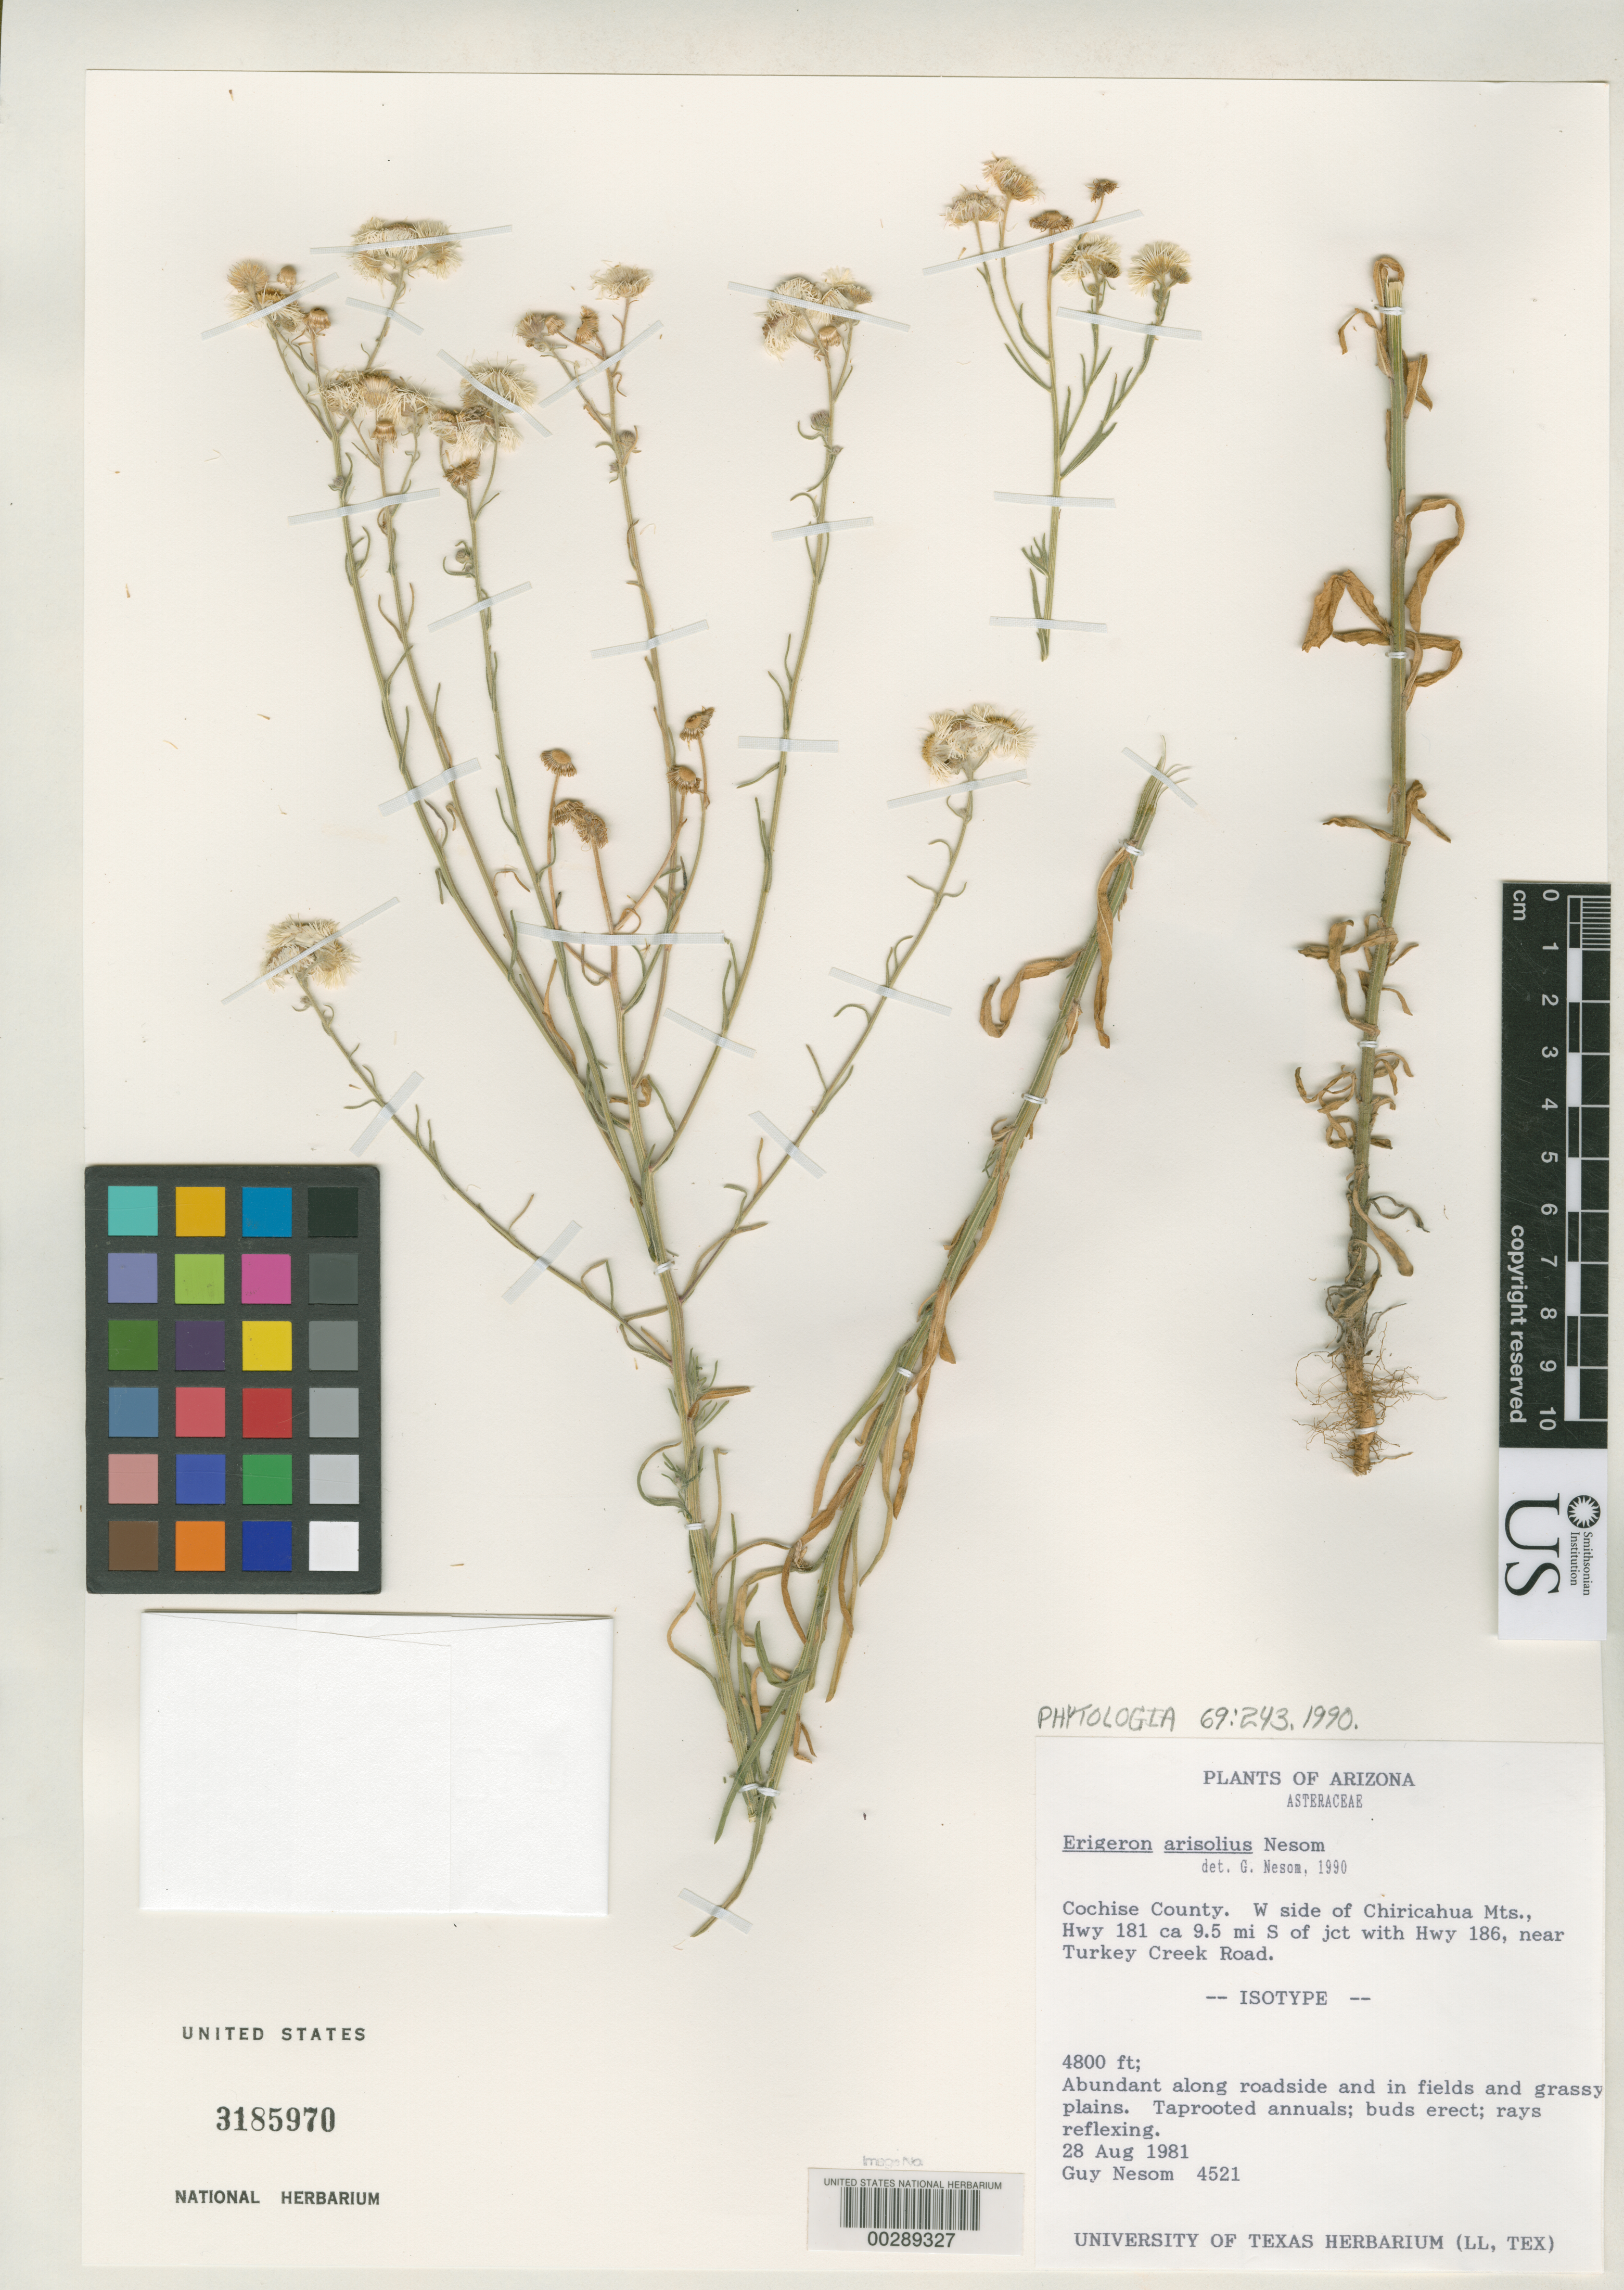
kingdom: Plantae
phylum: Tracheophyta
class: Magnoliopsida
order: Asterales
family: Asteraceae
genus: Erigeron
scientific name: Erigeron arisolius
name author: G.L. Nesom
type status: Isotype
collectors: G. L. Nesom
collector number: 4521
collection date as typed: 28 Aug 1981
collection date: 1981-08-28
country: United States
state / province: Arizona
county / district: Cochise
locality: W side of Chiricahua Mountains, highway 181, ca. 9.5 mi S of junction with highway 186, near Turkey Creek Road.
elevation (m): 1463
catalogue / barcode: US 3185970